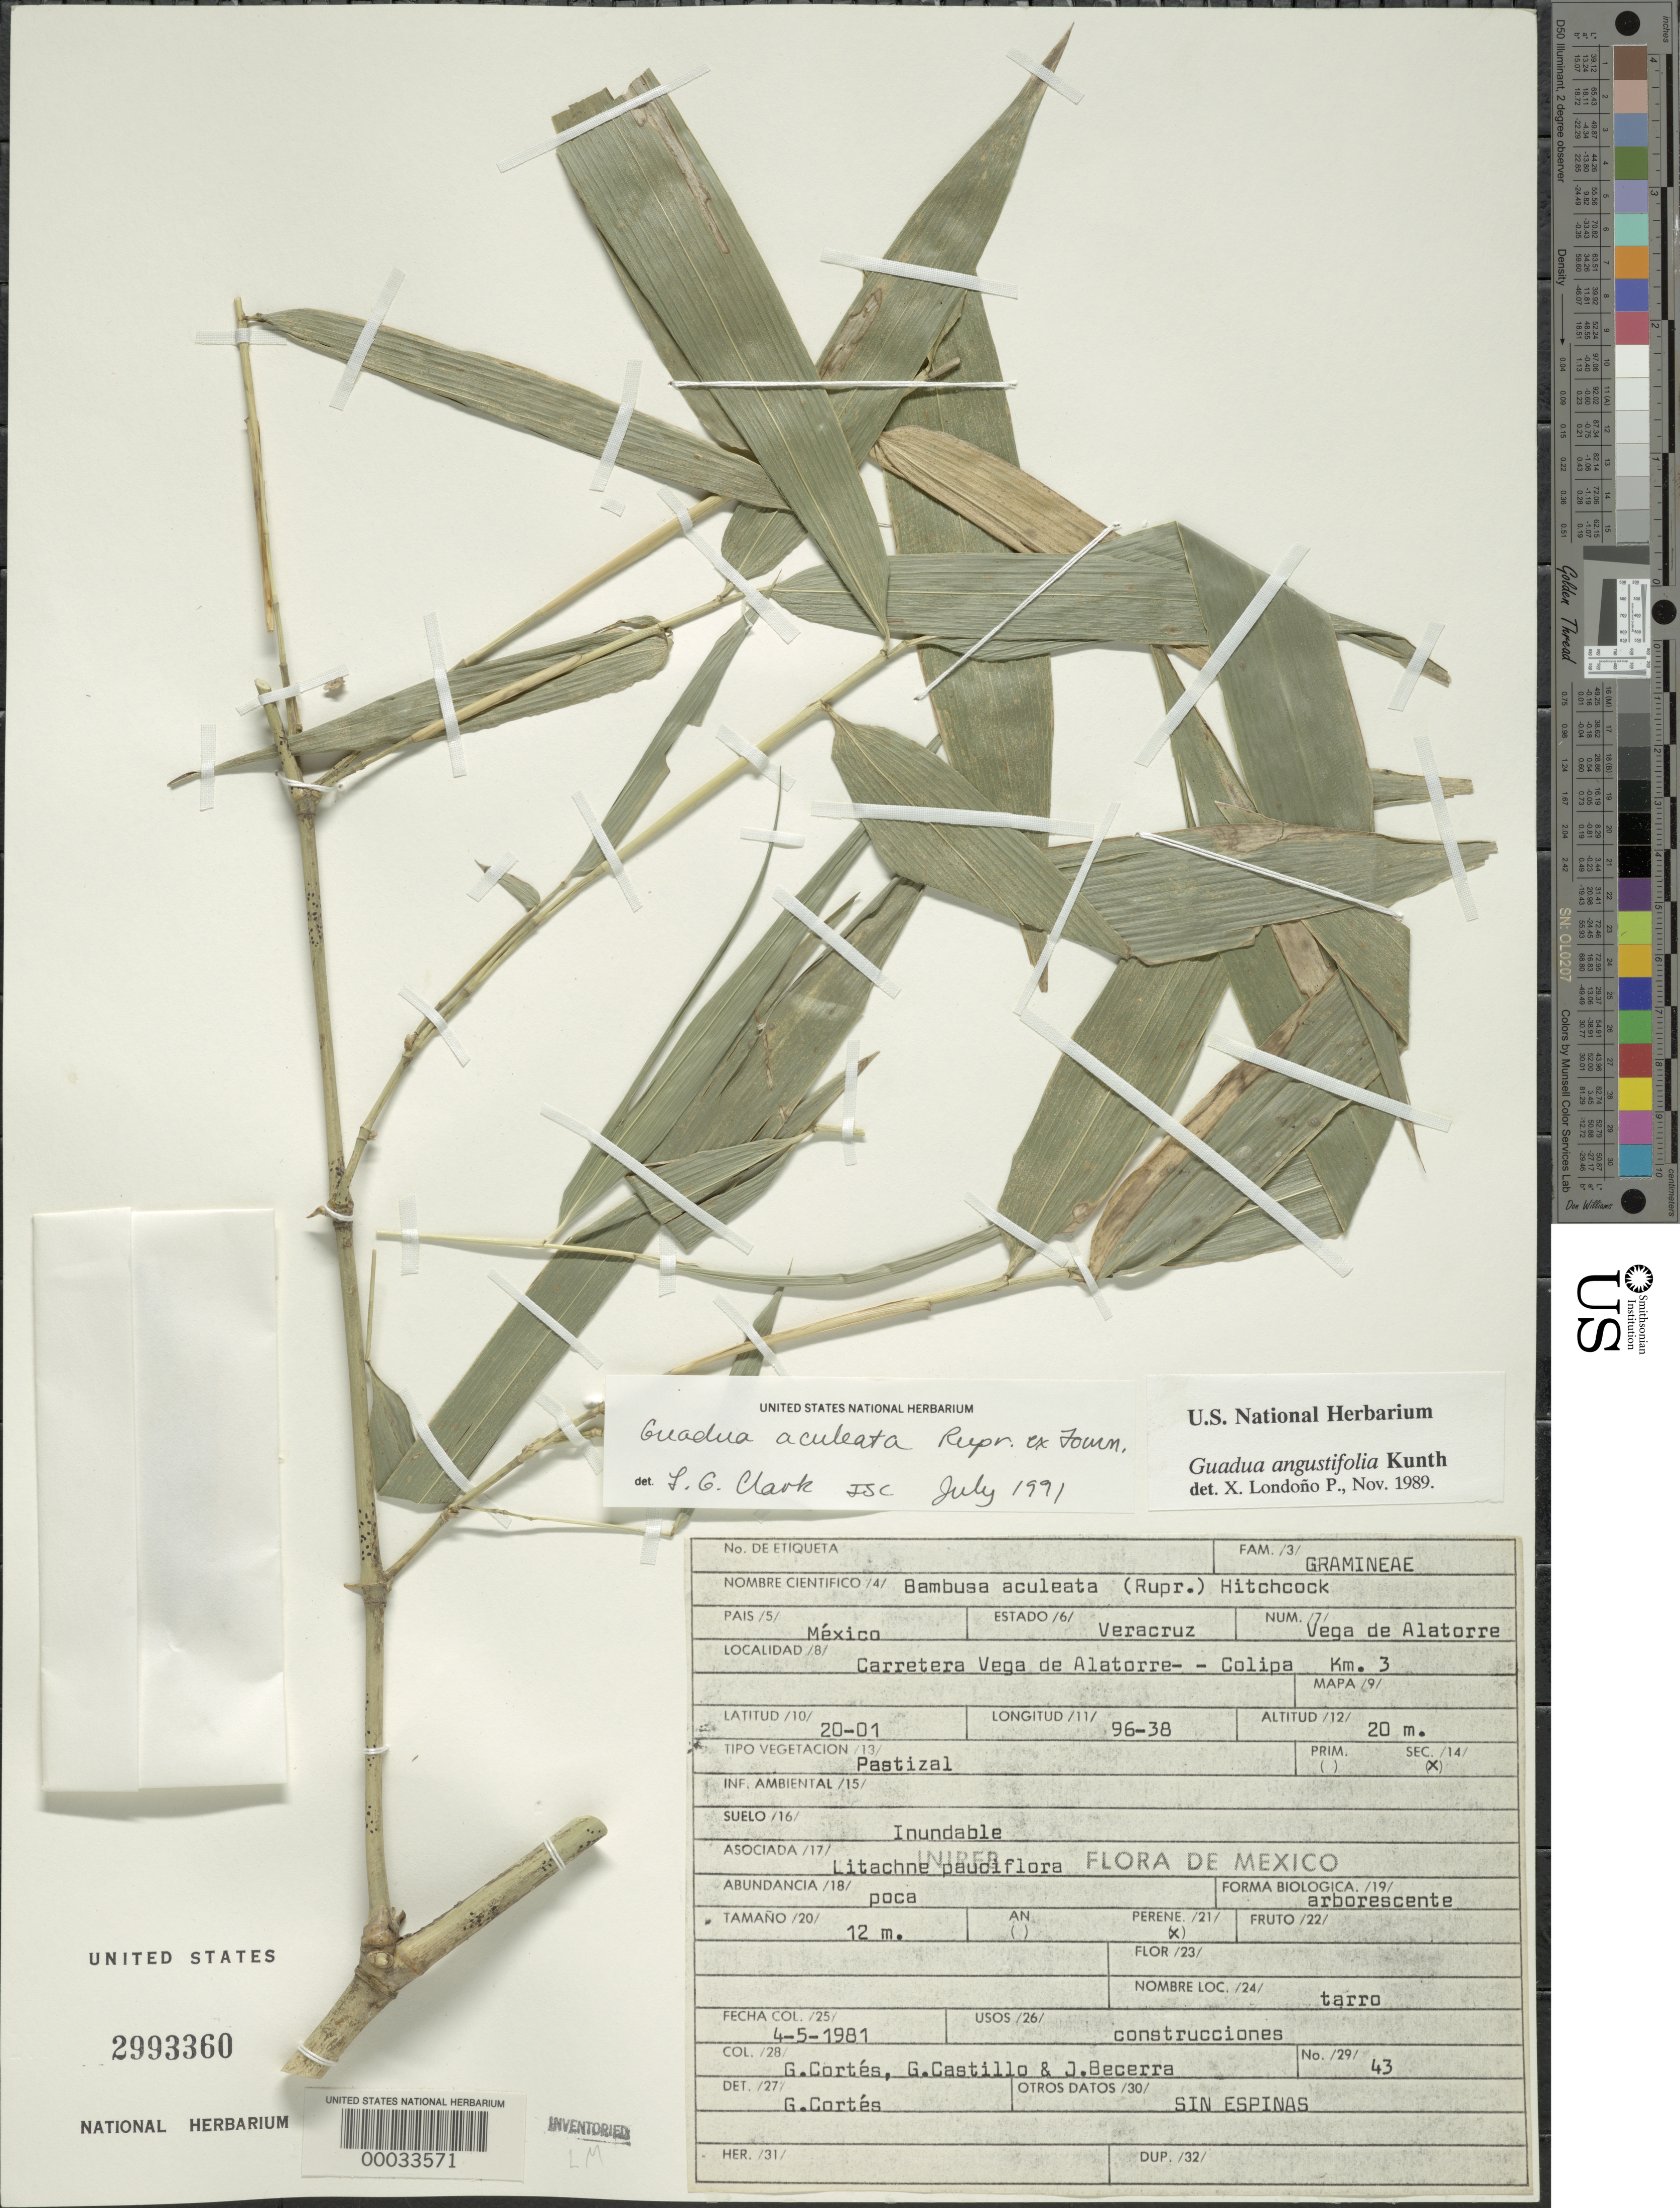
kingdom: Plantae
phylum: Tracheophyta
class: Liliopsida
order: Poales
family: Poaceae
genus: Guadua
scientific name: Guadua aculeata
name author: Rupr. ex E. Fourn.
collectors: G. Cortés R., G. Castillo C. & J. Becerra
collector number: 43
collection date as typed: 04 May 1981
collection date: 1981-05-04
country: Mexico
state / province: Veracruz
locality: Carretera vega de alaterre-colipa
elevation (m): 20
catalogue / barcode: US 2993360